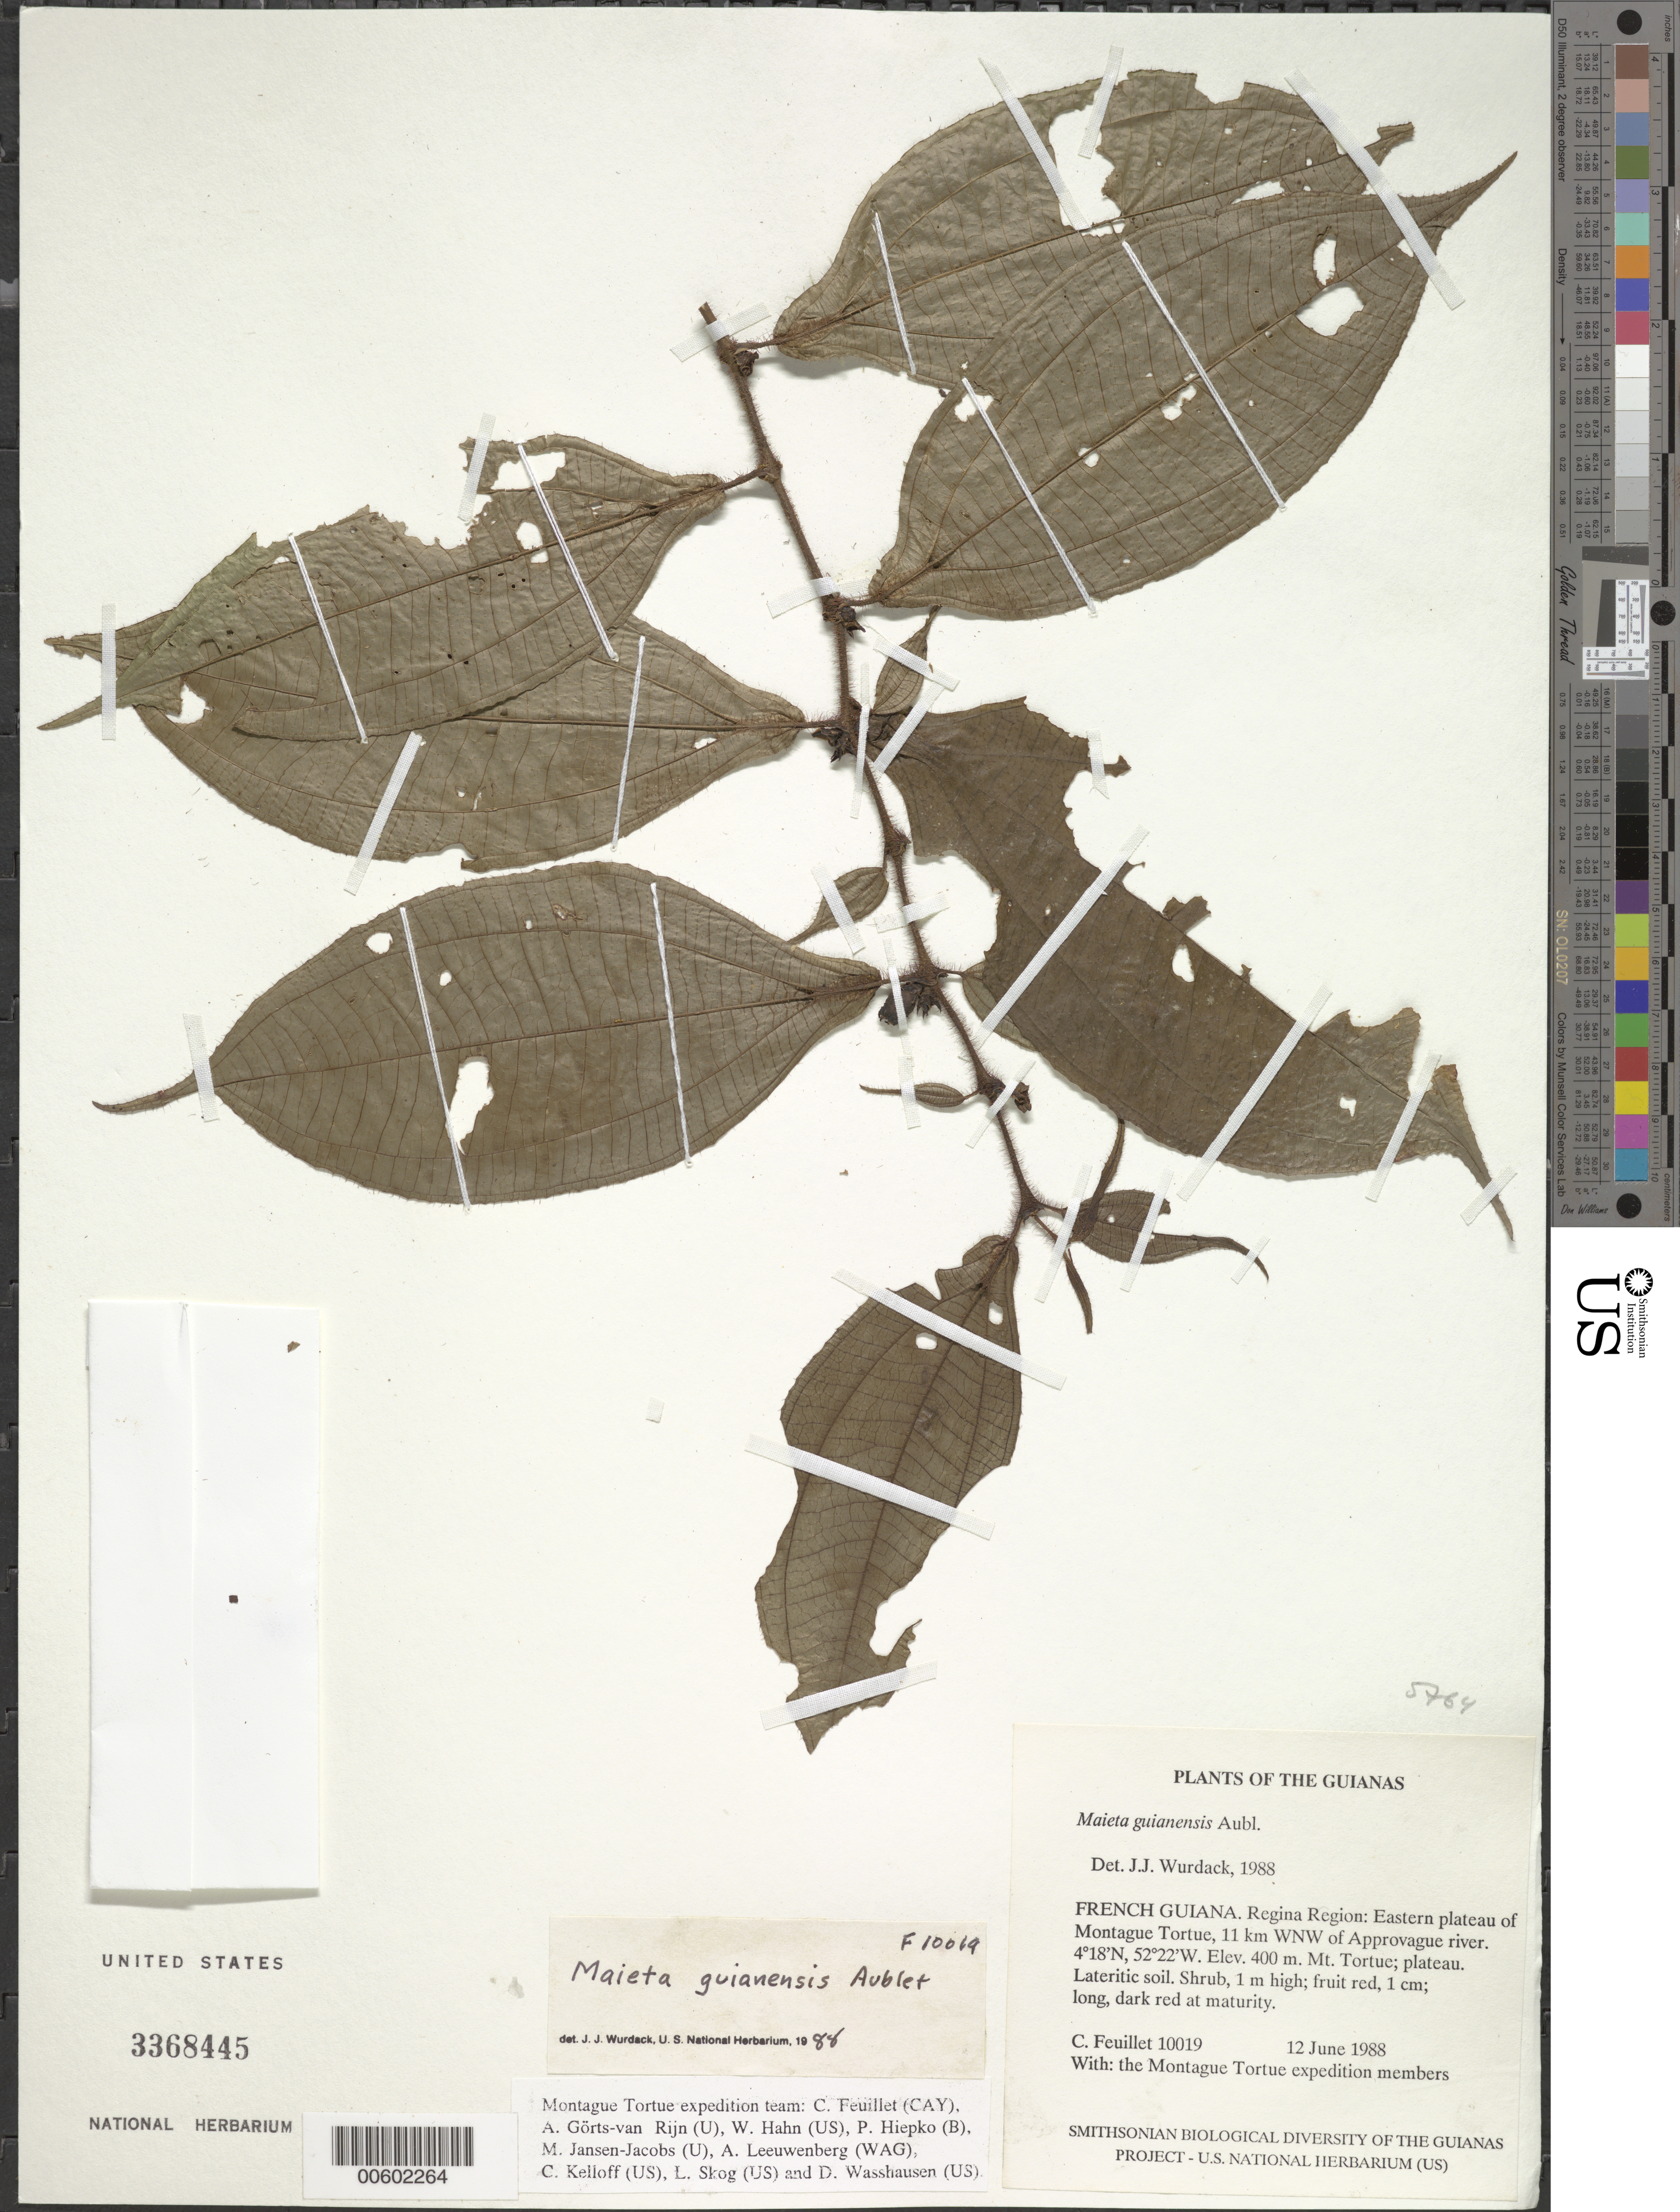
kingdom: Plantae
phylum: Tracheophyta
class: Magnoliopsida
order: Myrtales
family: Melastomataceae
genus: Maieta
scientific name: Maieta guianensis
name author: Aubl.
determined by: Wurdack, John J., (US), US (UNITED STATES)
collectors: C. Feuillet & Montagne Torte Exped. members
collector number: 10019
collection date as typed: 12 June 1988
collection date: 1988-06-12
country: French Guiana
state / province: Cayenne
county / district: Regina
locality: Eastern plateau of Montagne Tortue, 11 km WNW of Approuague river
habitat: Lateritic soil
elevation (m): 400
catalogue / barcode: US 3368445